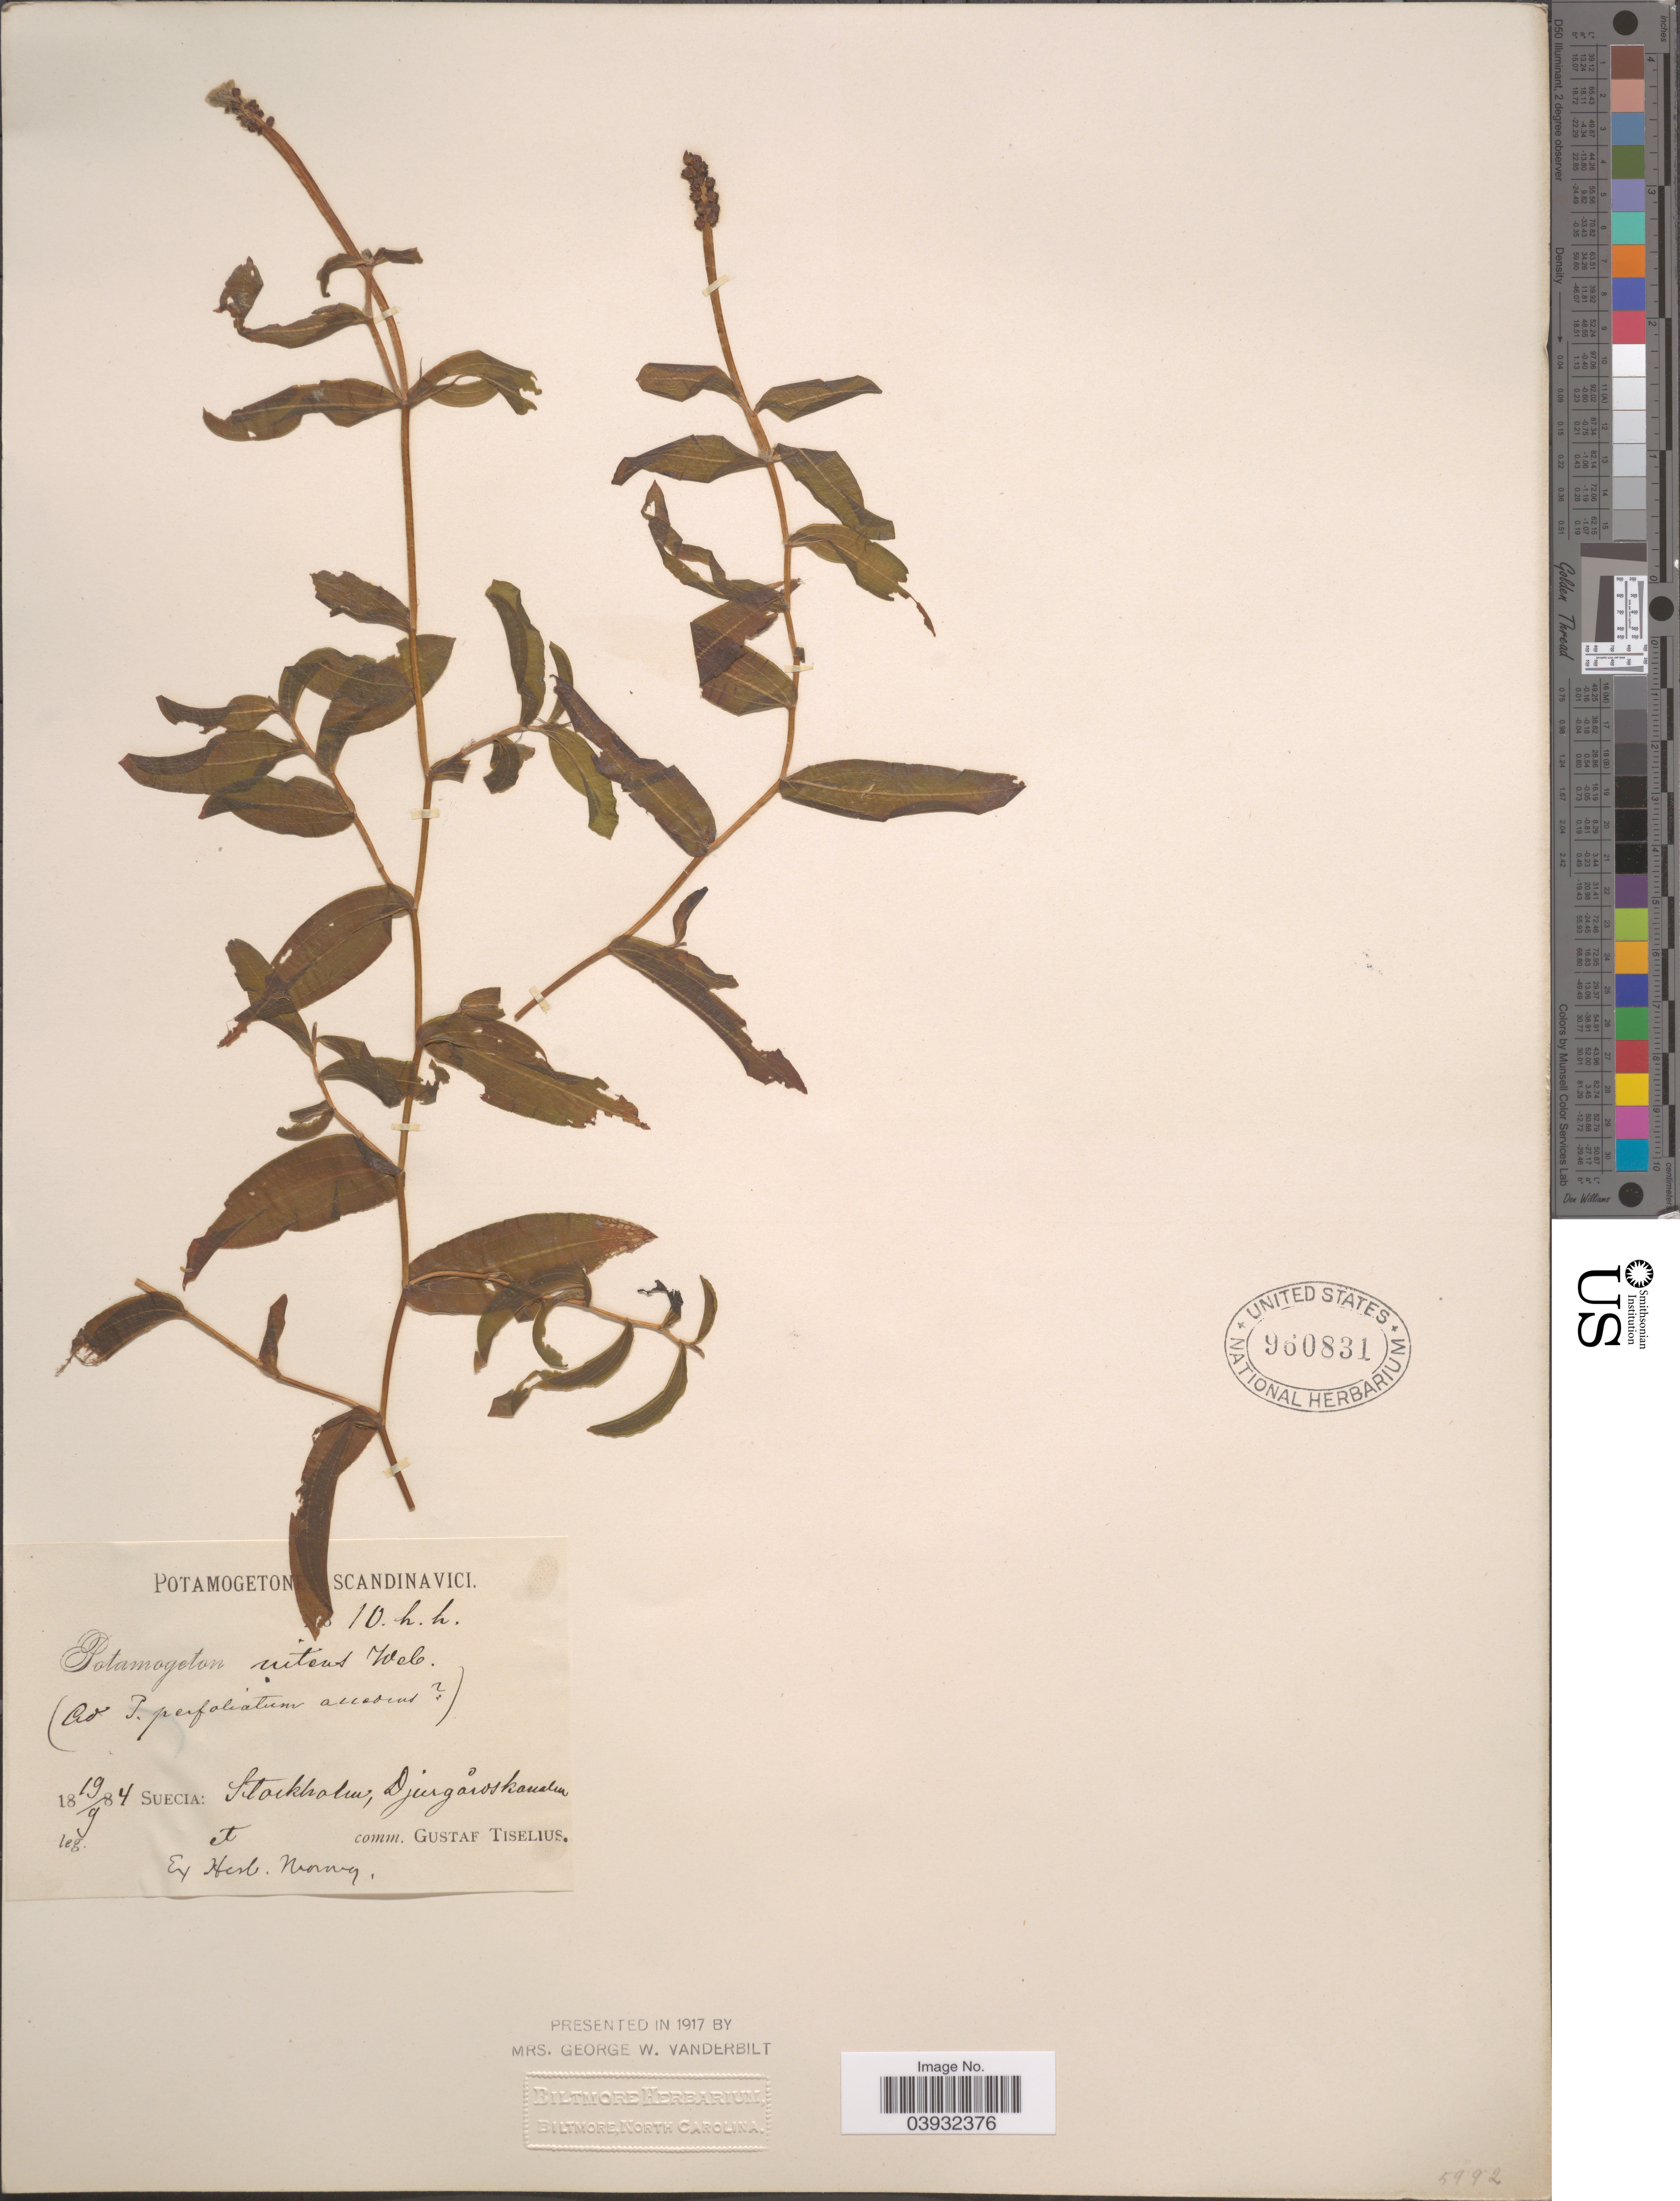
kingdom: Plantae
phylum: Tracheophyta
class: Liliopsida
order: Alismatales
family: Potamogetonaceae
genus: Potamogeton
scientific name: Potamogeton nitens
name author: Willd. ex Cham. & Schltdl.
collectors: G. Tiselius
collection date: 1884-08-19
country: Sweden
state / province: Stockholm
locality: Suecia: Stockholm, Djurgårdskanalen [ = Djurgårdsbrunnskanalen].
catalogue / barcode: US 960831